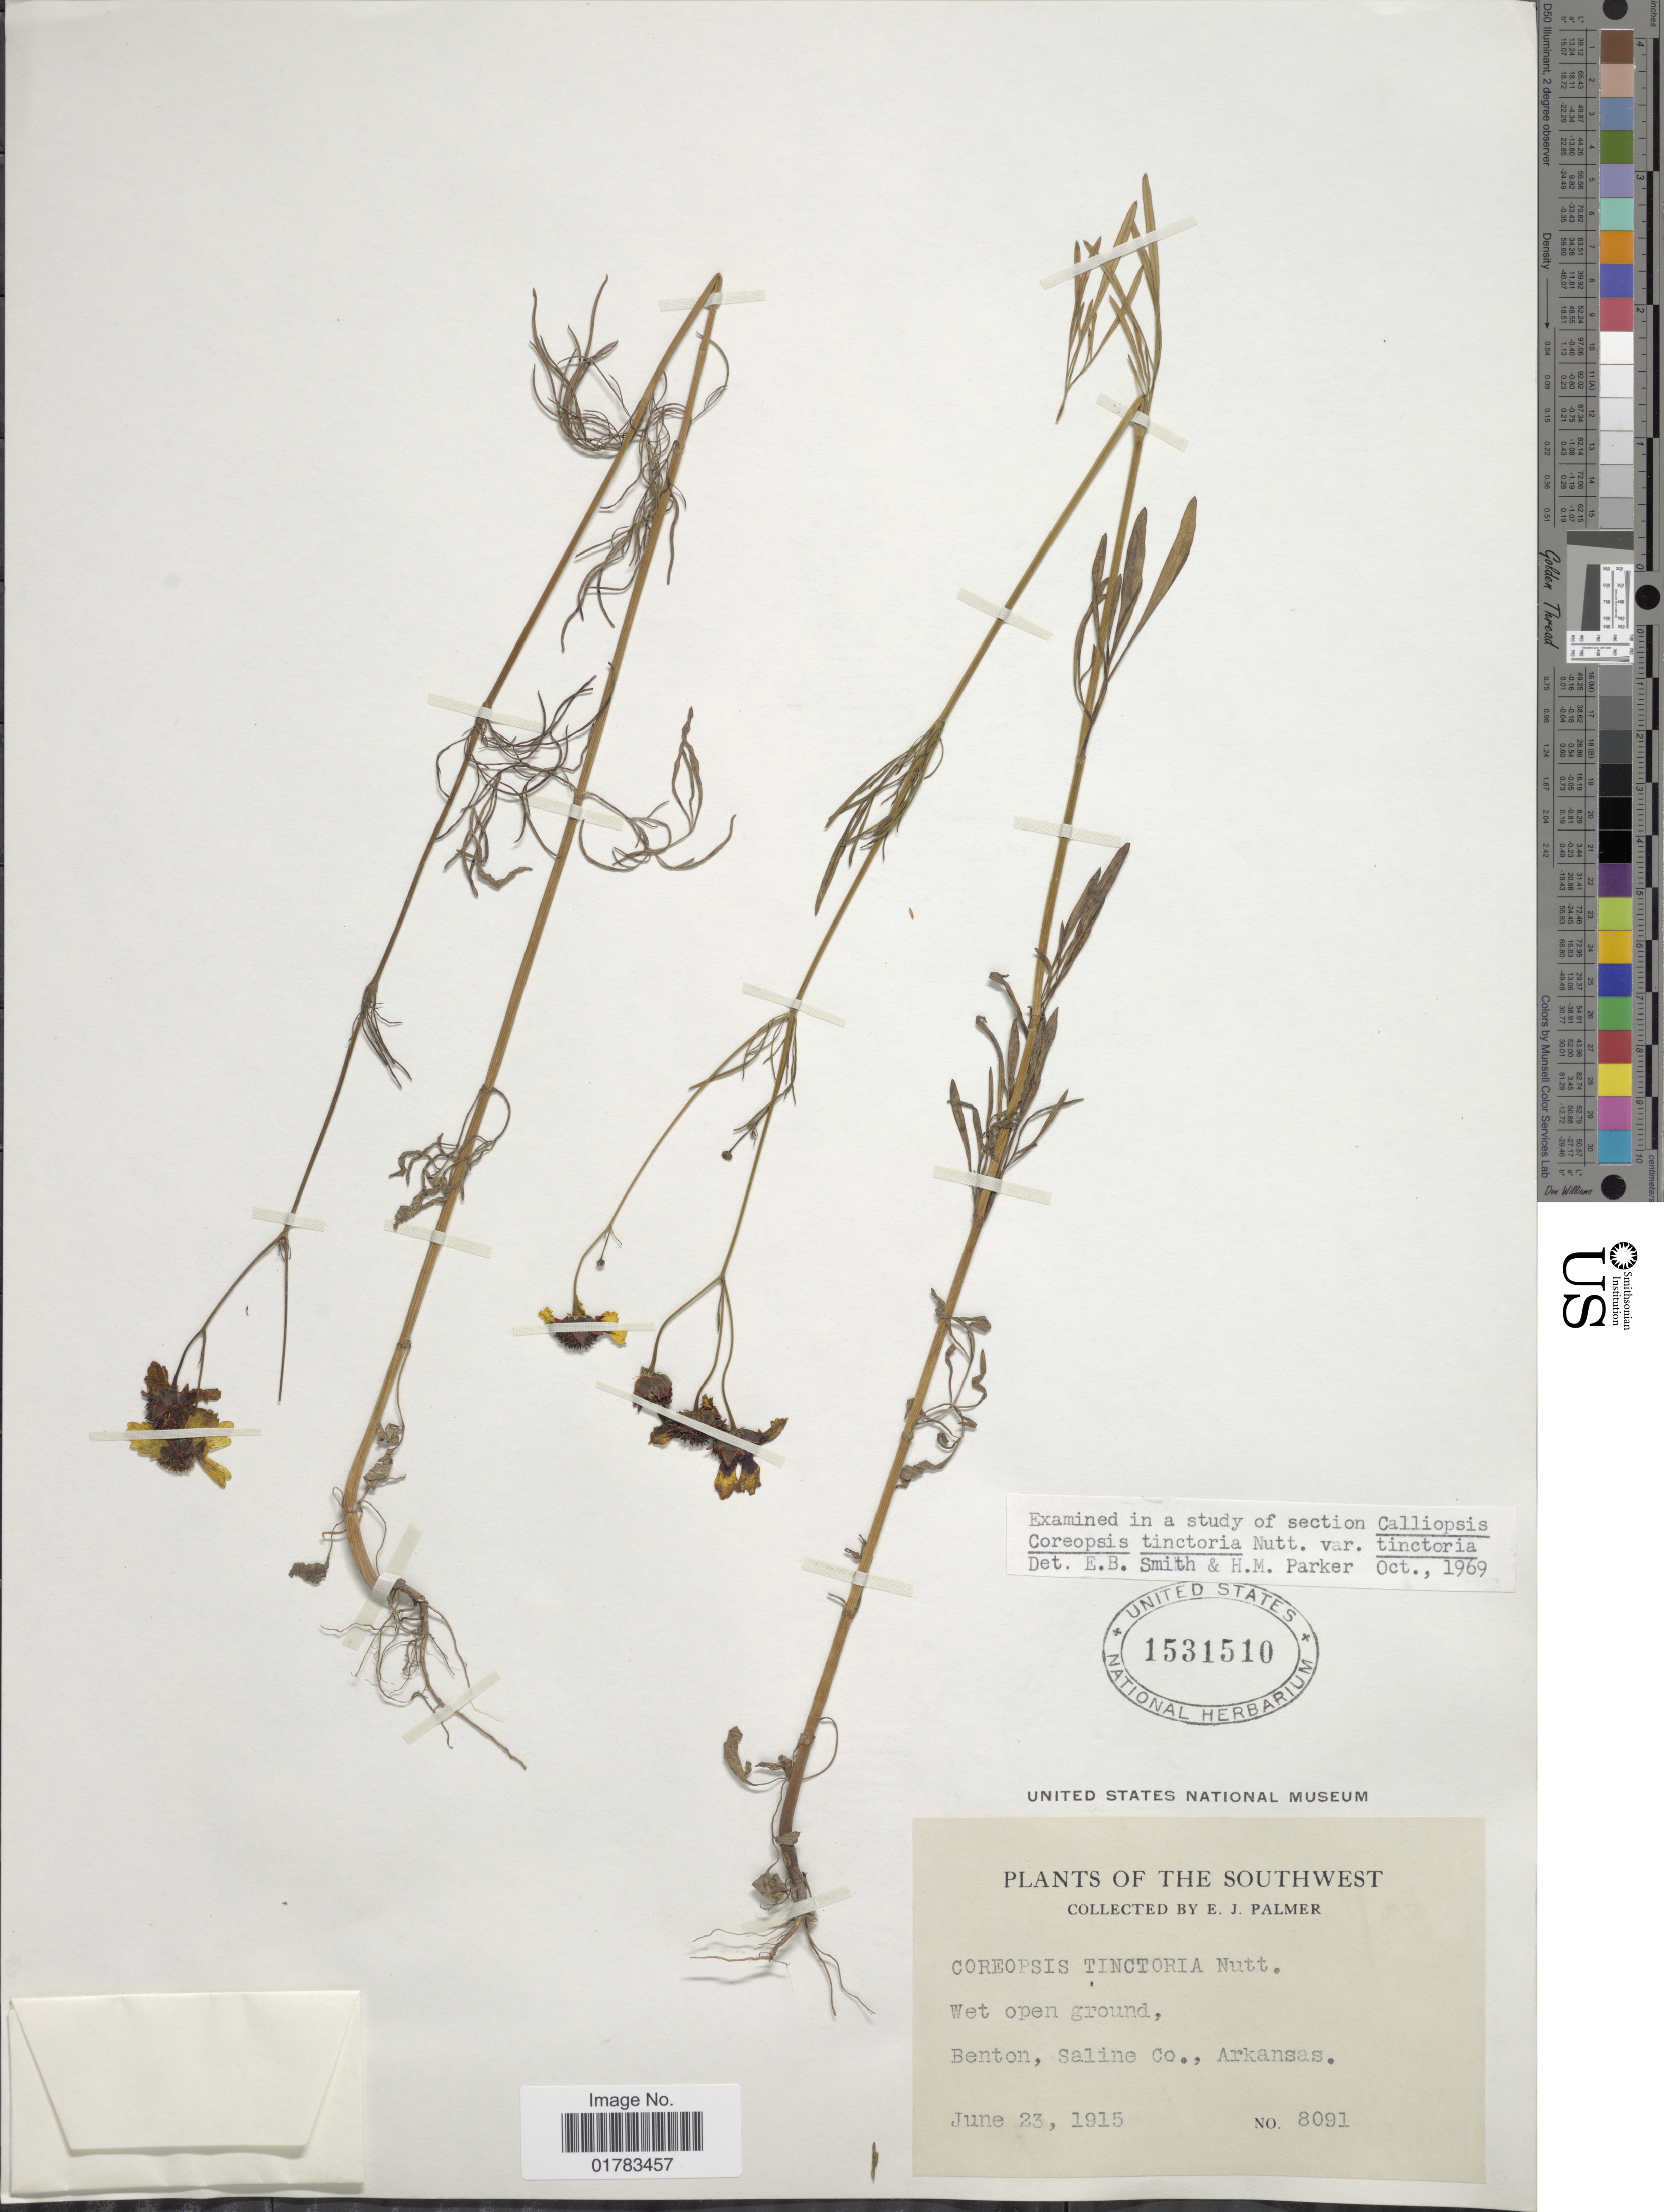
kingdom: Plantae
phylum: Tracheophyta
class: Magnoliopsida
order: Asterales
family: Asteraceae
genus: Coreopsis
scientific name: Coreopsis tinctoria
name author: Nutt.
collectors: E. J. Palmer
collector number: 8091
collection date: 1915-06-23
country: United States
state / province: Arkansas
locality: Benton, Saline Co.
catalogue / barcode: US 1531510